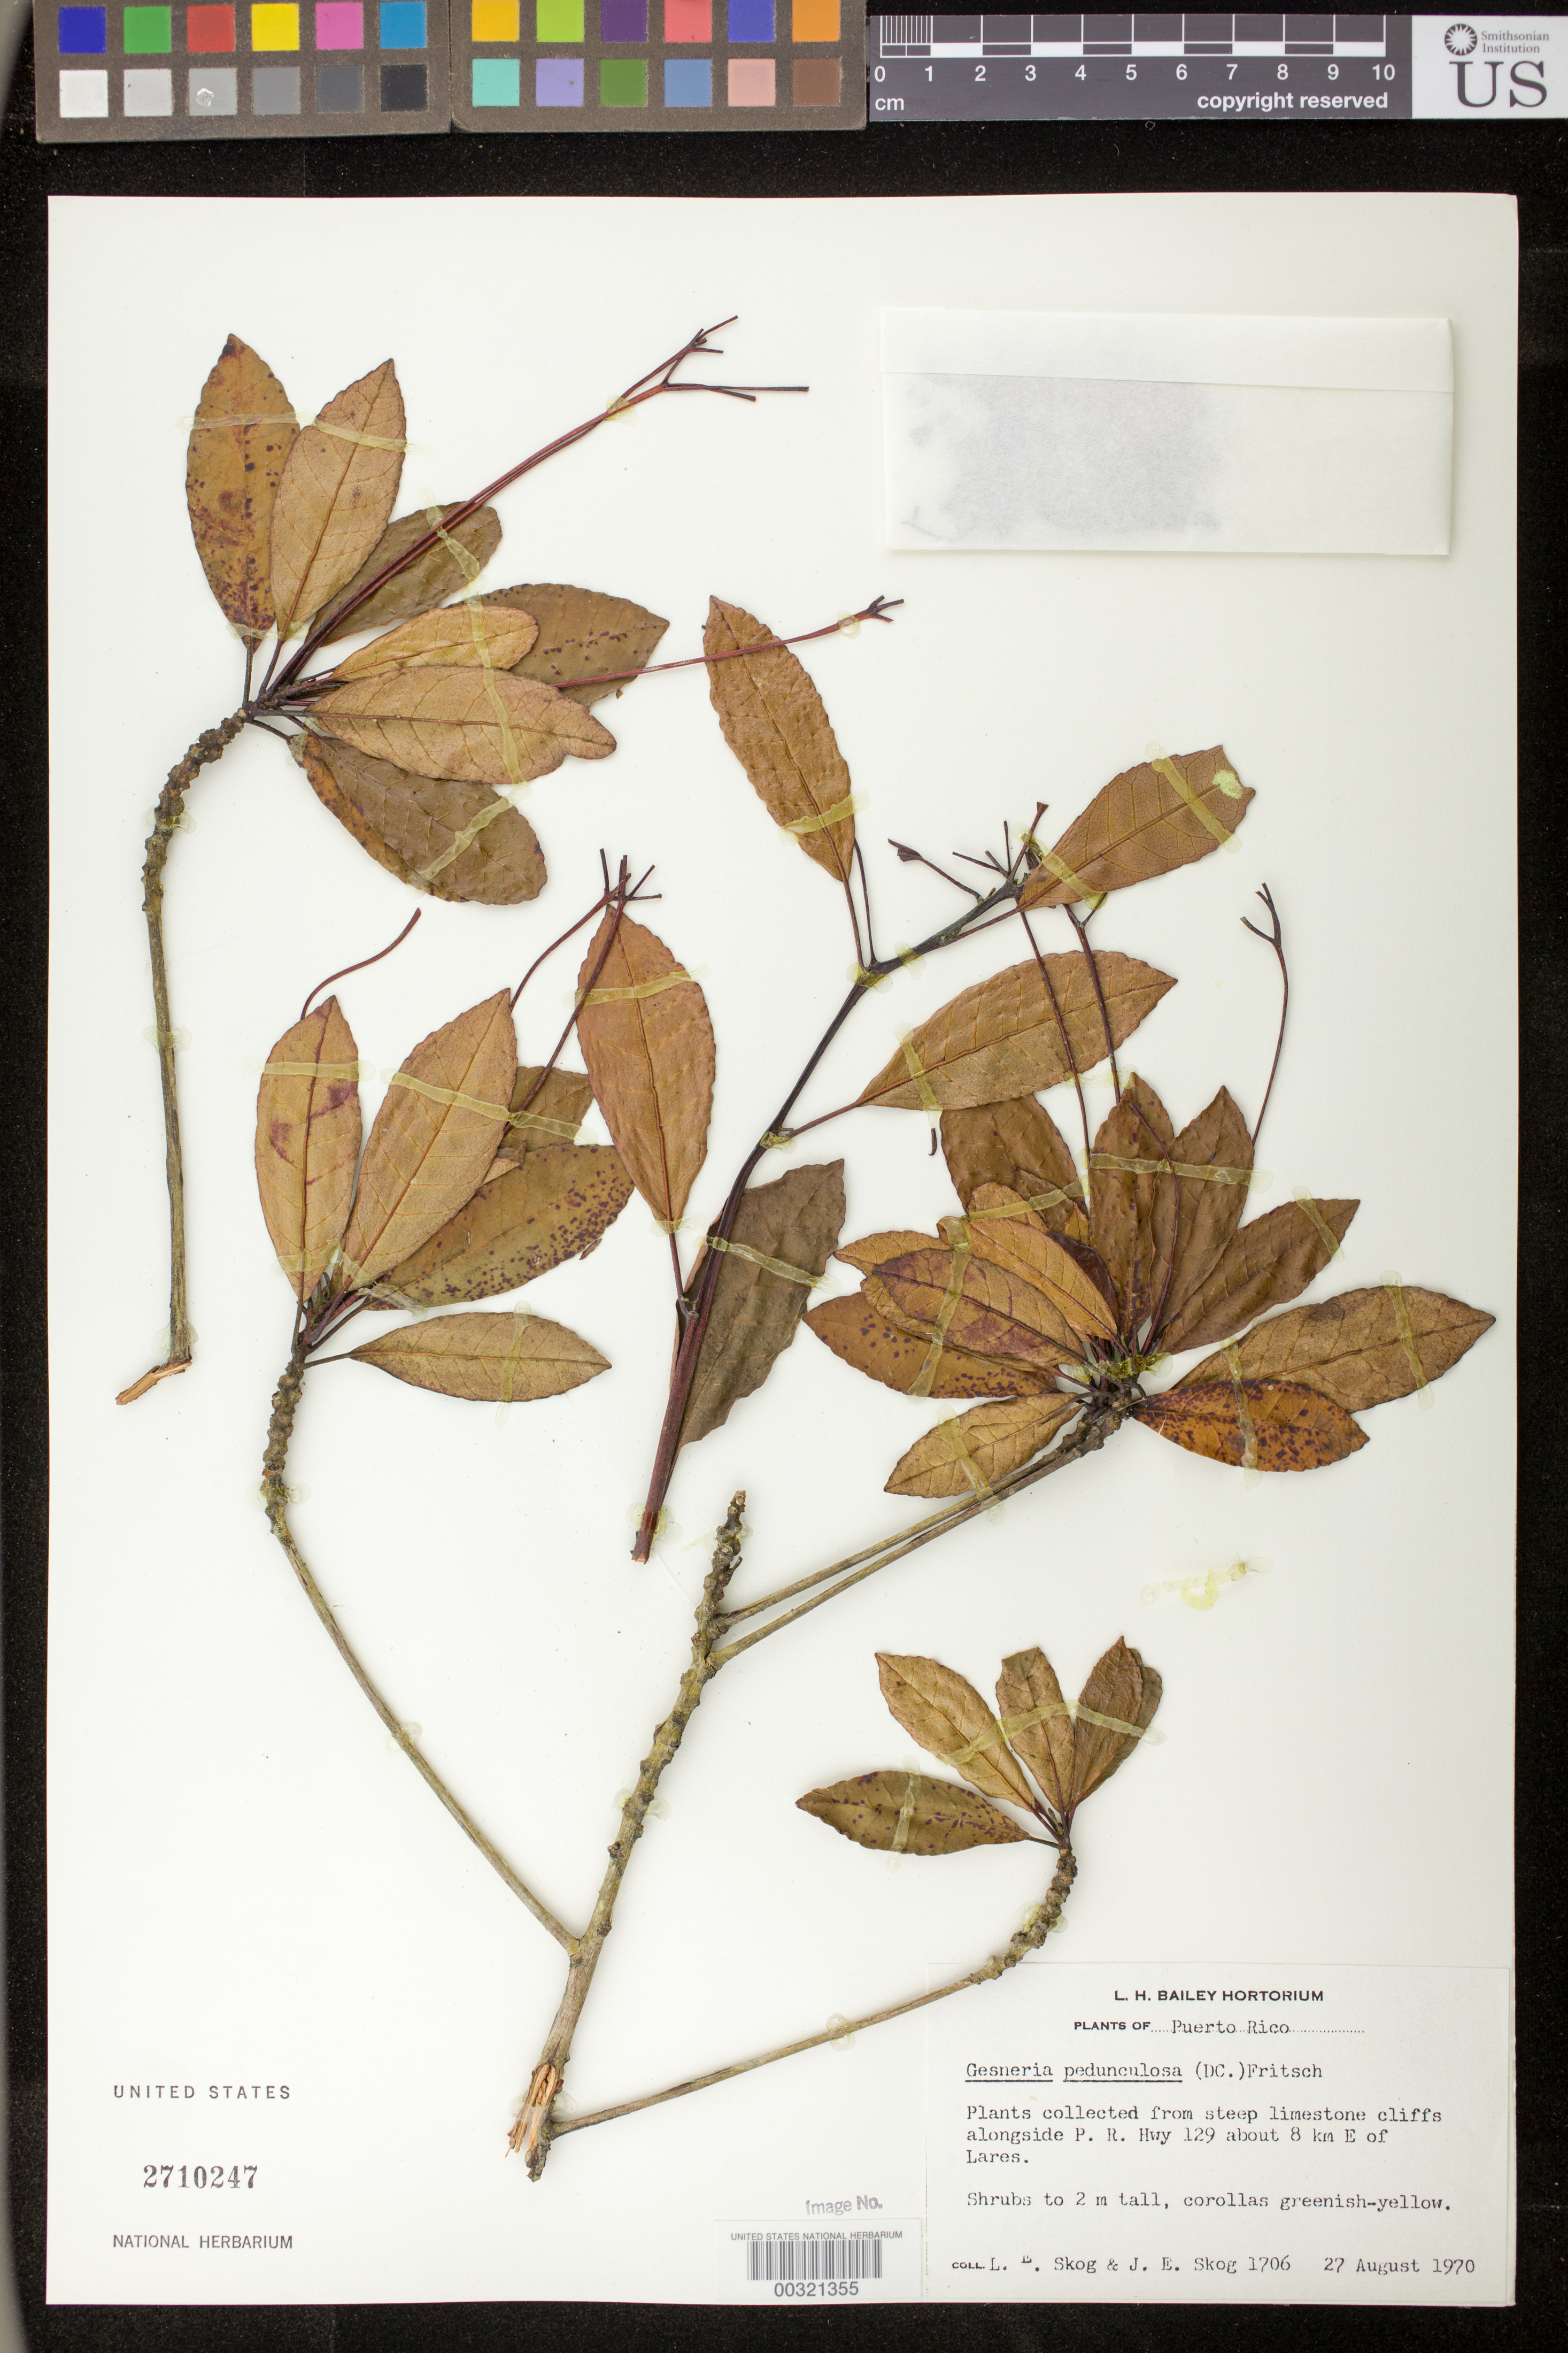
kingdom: Plantae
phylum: Tracheophyta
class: Magnoliopsida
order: Lamiales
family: Gesneriaceae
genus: Gesneria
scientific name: Gesneria pedunculosa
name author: (DC.) Fritsch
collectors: L. E. Skog & J. E. Skog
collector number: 1706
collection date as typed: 27 Aug 1970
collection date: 1970-08-27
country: Puerto Rico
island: Puerto Rico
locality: Alongside P.R. Hwy 129 about 8 km E of Lares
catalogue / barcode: US 2710247